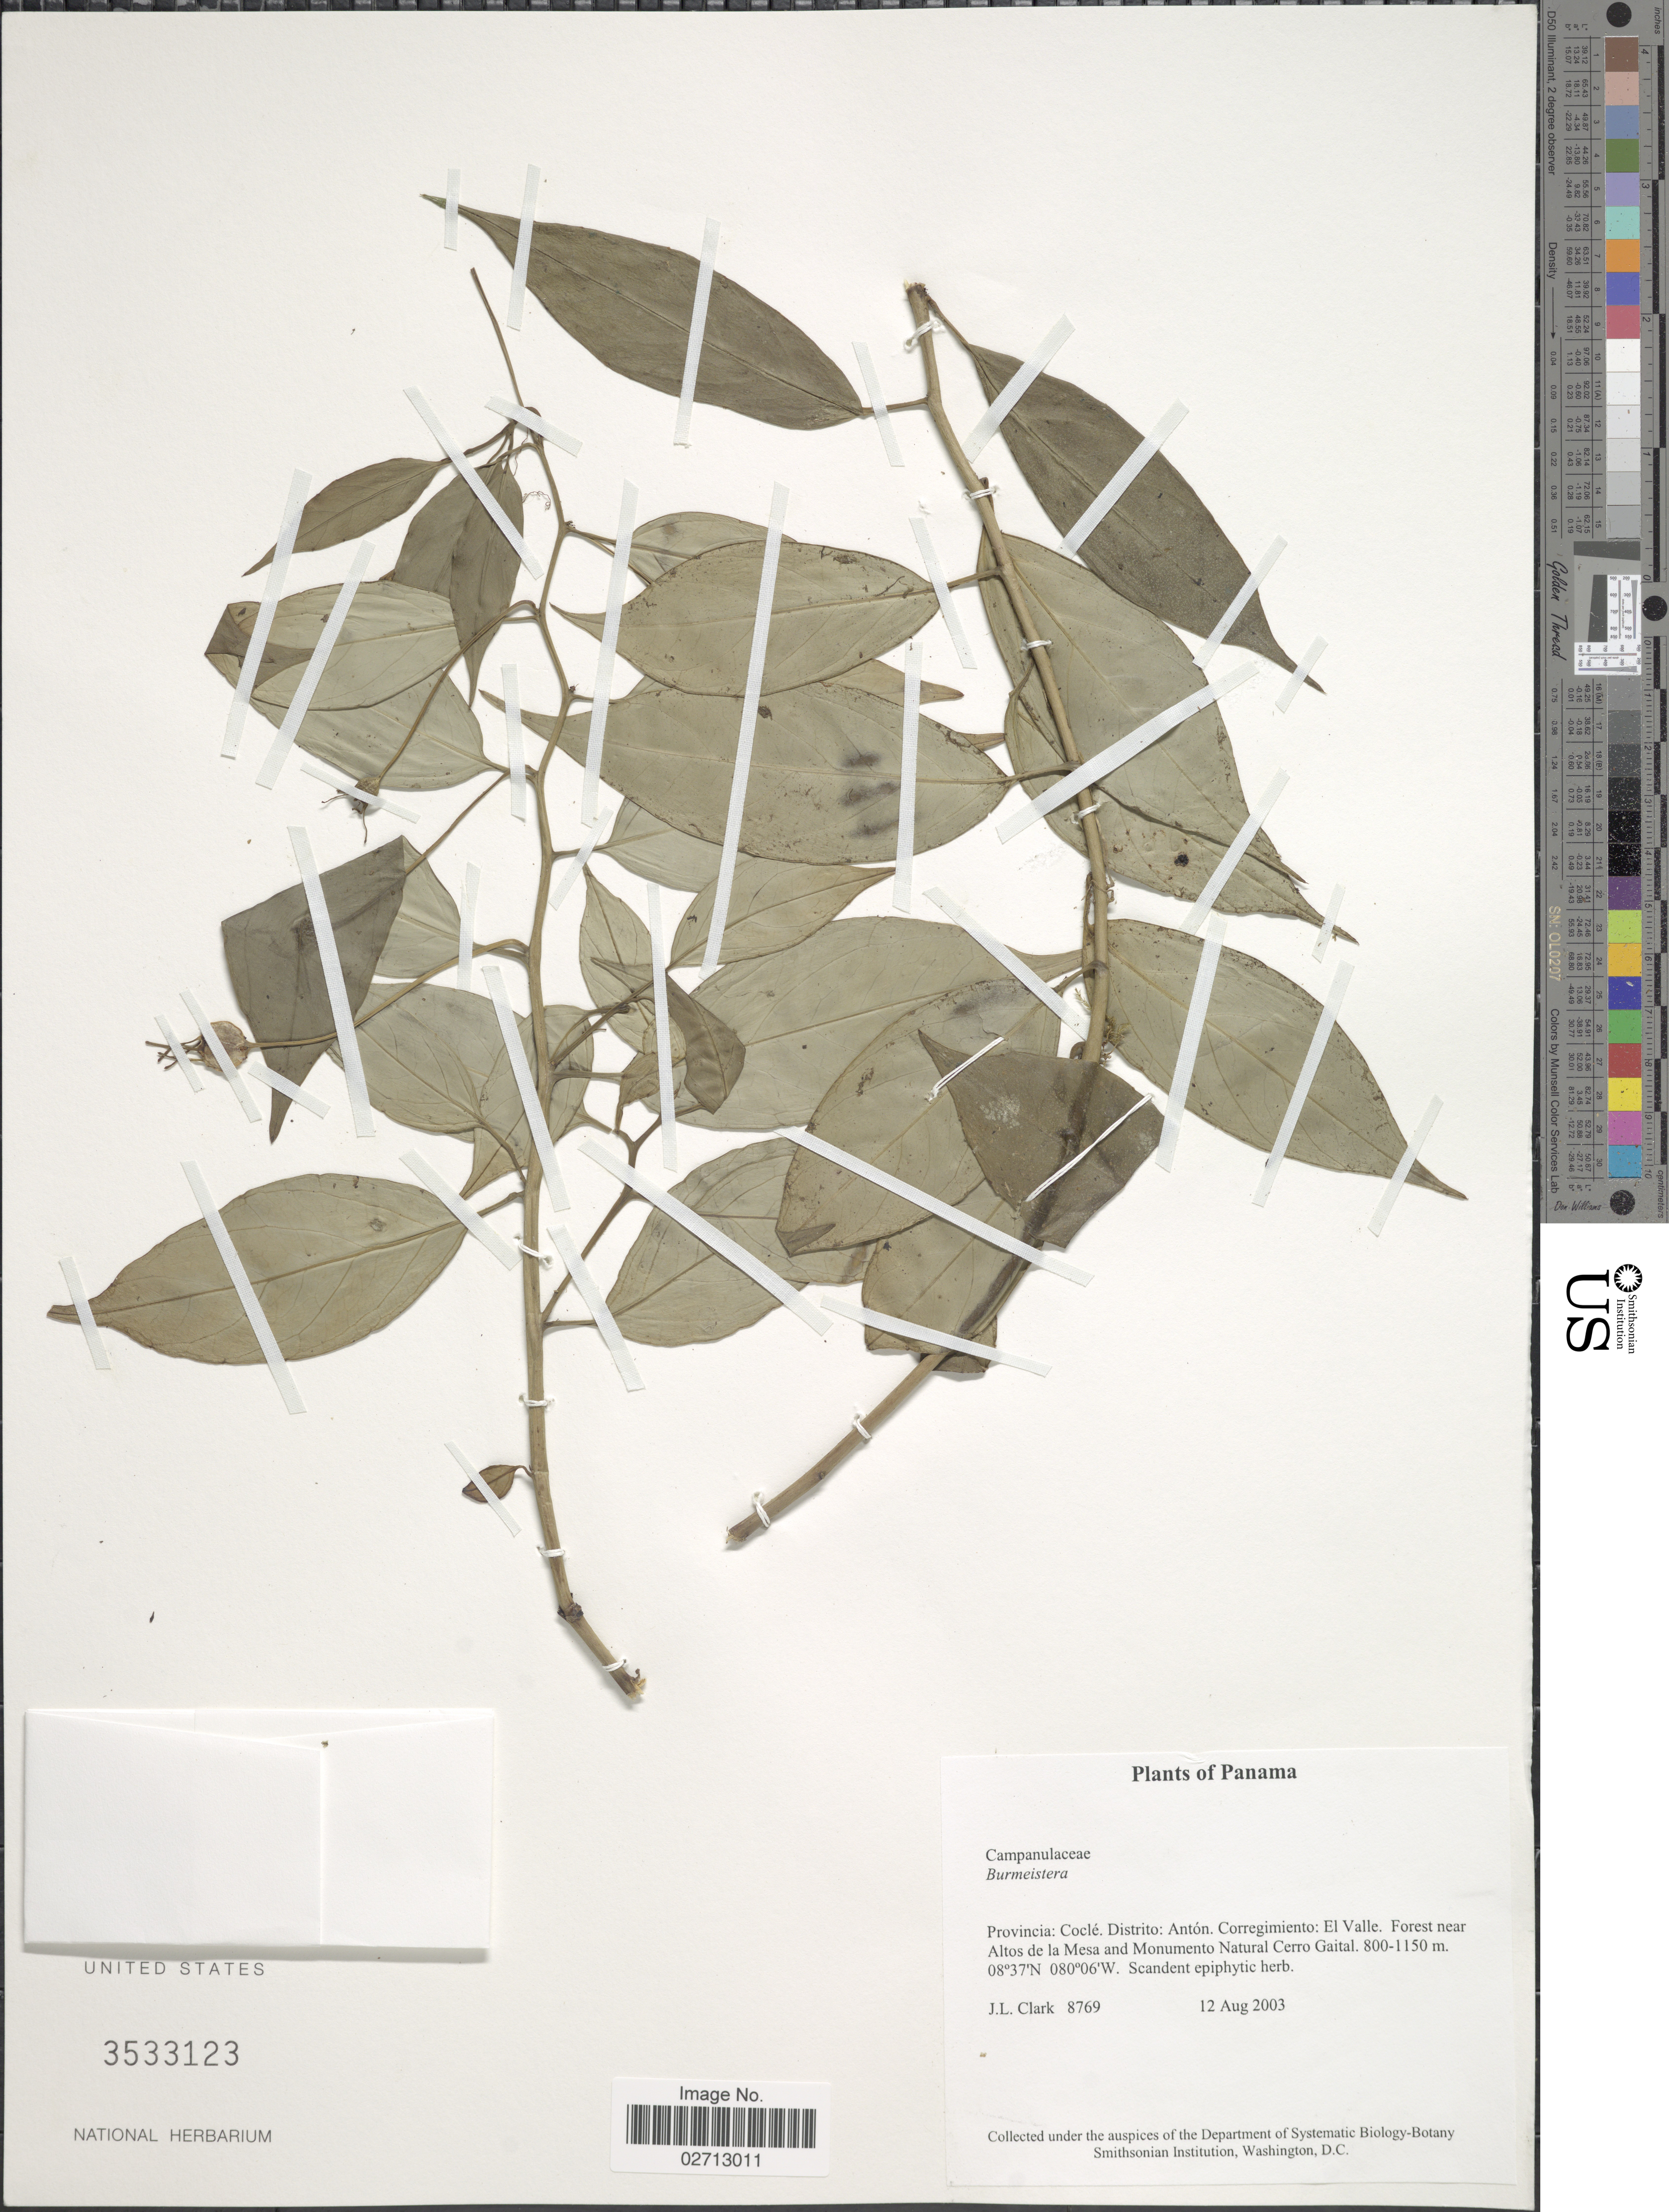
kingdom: Plantae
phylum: Tracheophyta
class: Magnoliopsida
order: Asterales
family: Campanulaceae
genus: Burmeistera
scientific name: Burmeistera sp.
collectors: J. L. Clark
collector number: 8769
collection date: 2003-08-12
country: Panama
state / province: Coclé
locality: Distrito: Anton. Corregimiento: El Valle. Forest near Altos de la Mesa and Monumento Natural Cerro Gaital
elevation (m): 800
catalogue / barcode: US 3533123